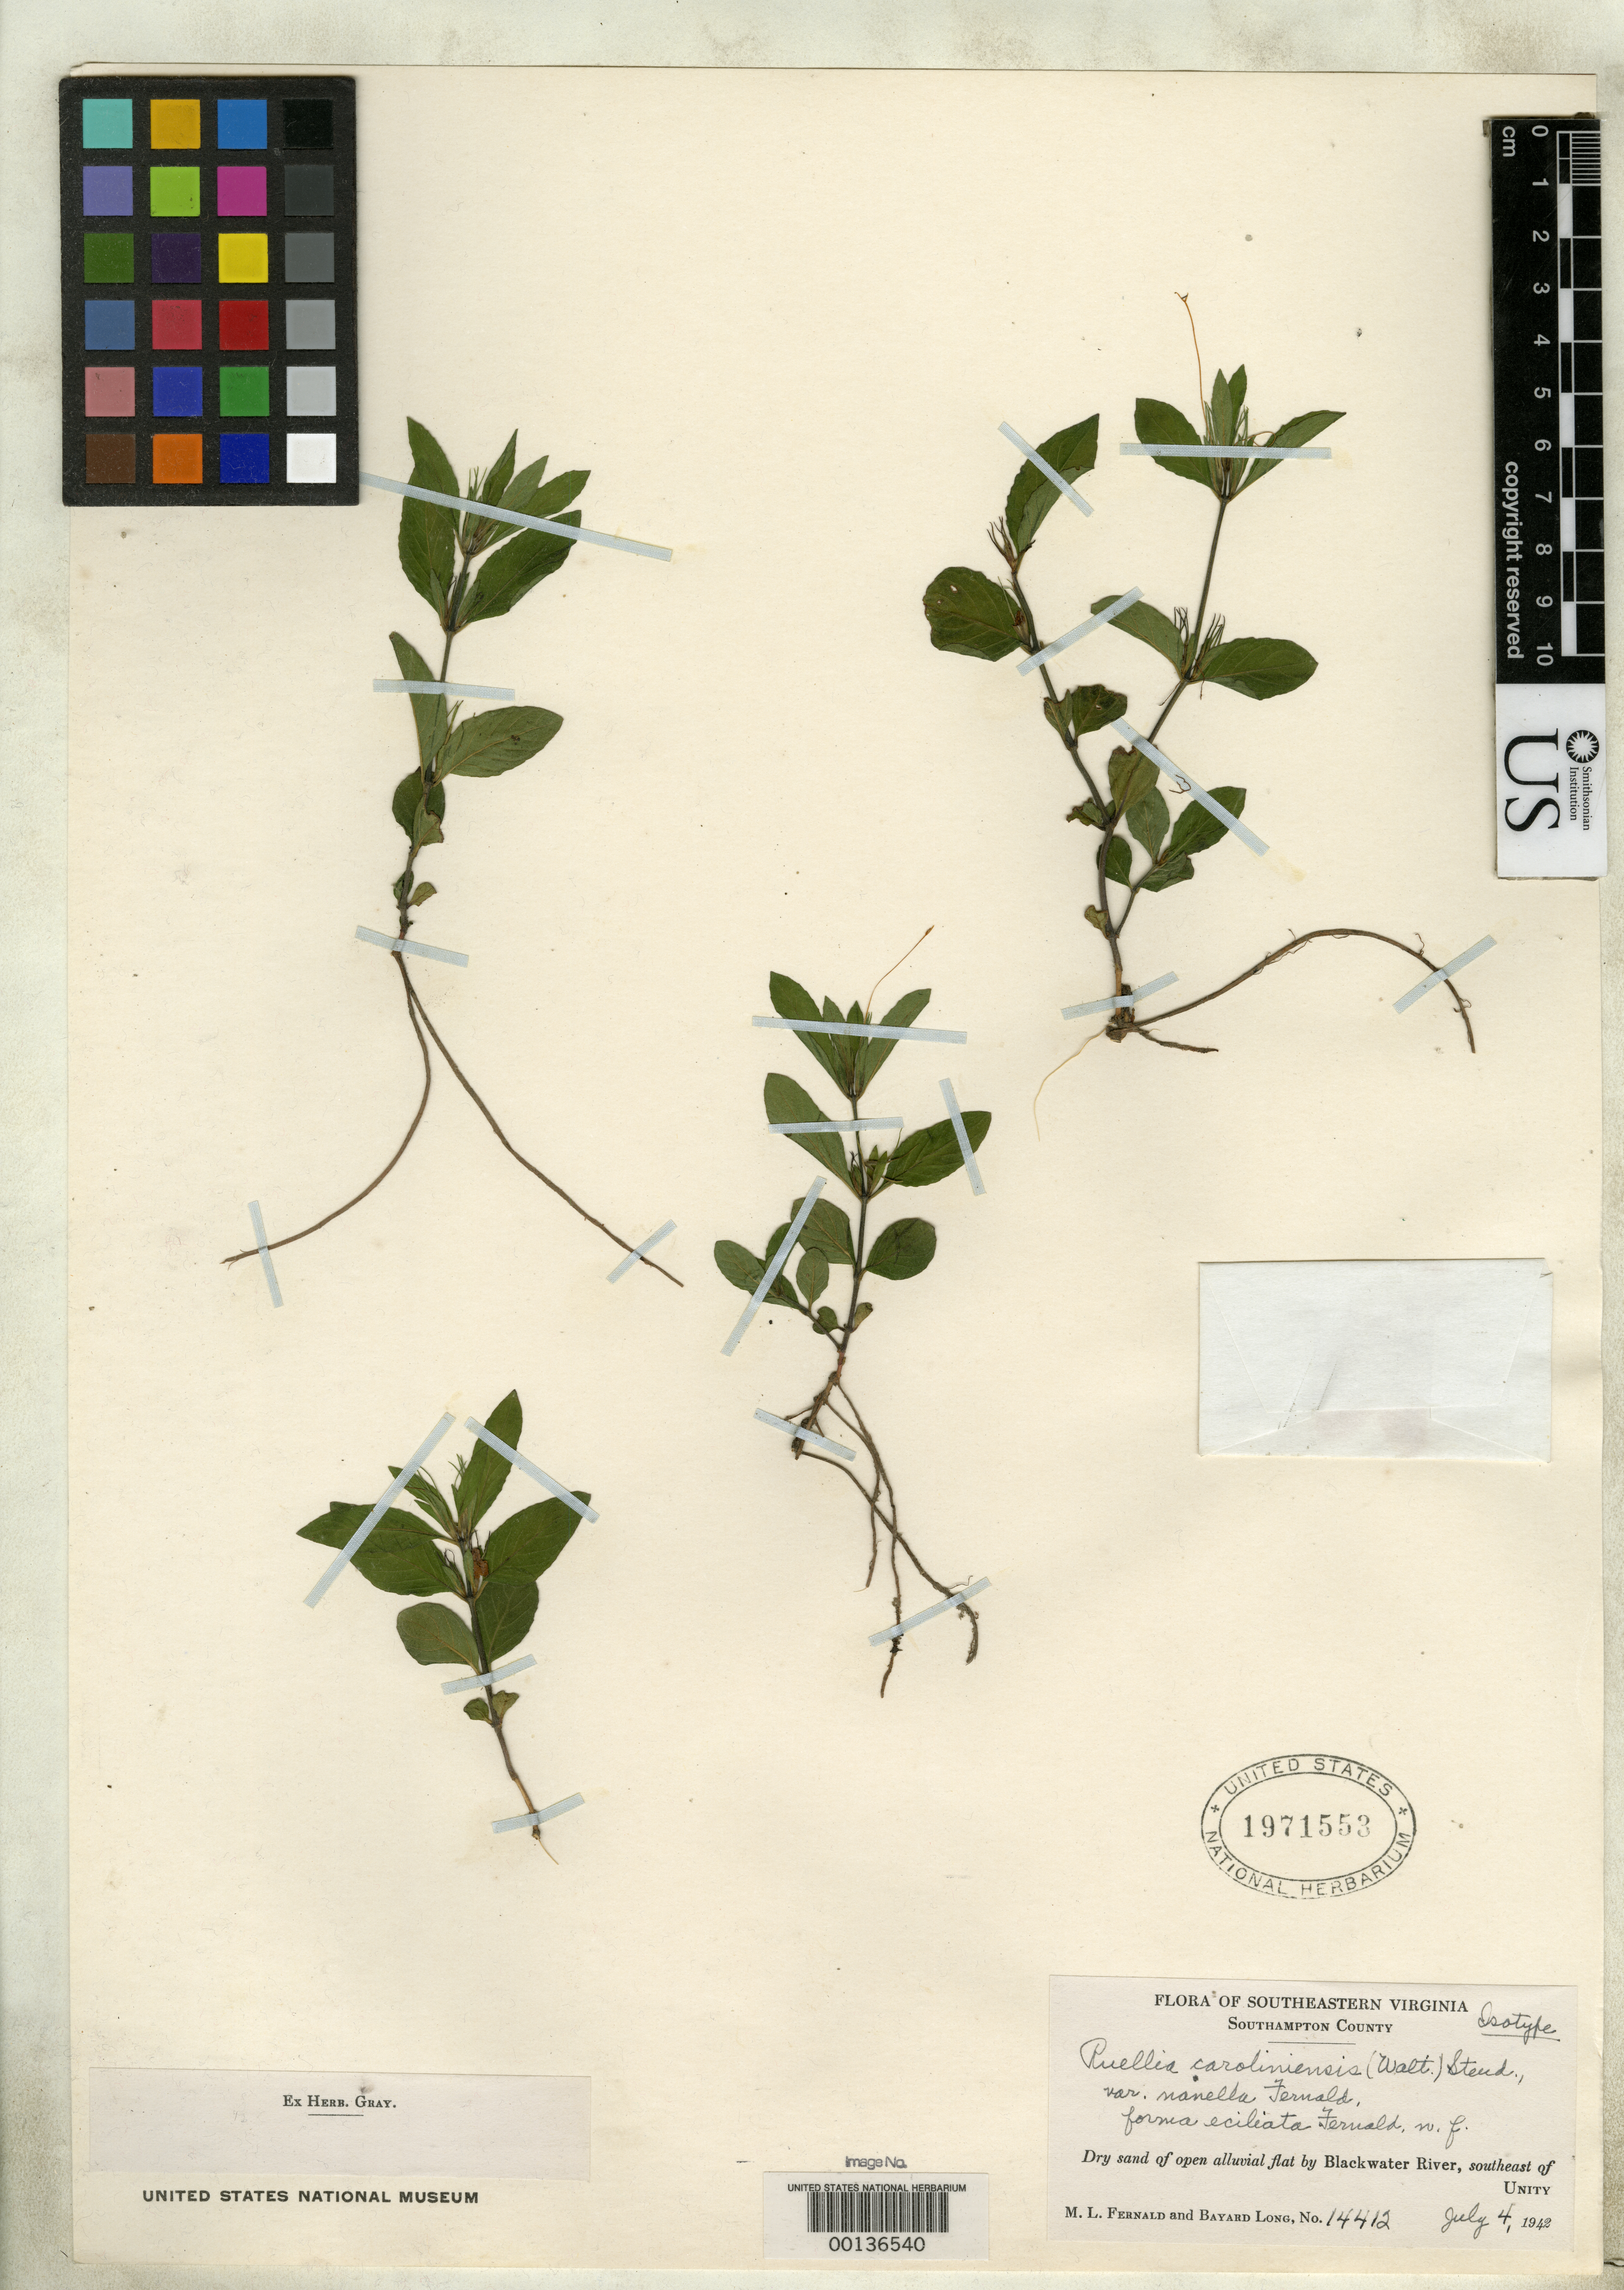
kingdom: Plantae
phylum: Tracheophyta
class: Magnoliopsida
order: Lamiales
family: Acanthaceae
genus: Ruellia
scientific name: Ruellia caroliniensis f. eciliata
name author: Fernald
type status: Isotype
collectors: M. L. Fernald & B. H. Long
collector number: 14412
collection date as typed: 04 Jul 1942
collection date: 1942-07-04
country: United States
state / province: Virginia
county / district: Southampton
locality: Blackwater River, SE of Unity.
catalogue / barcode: US 1971553